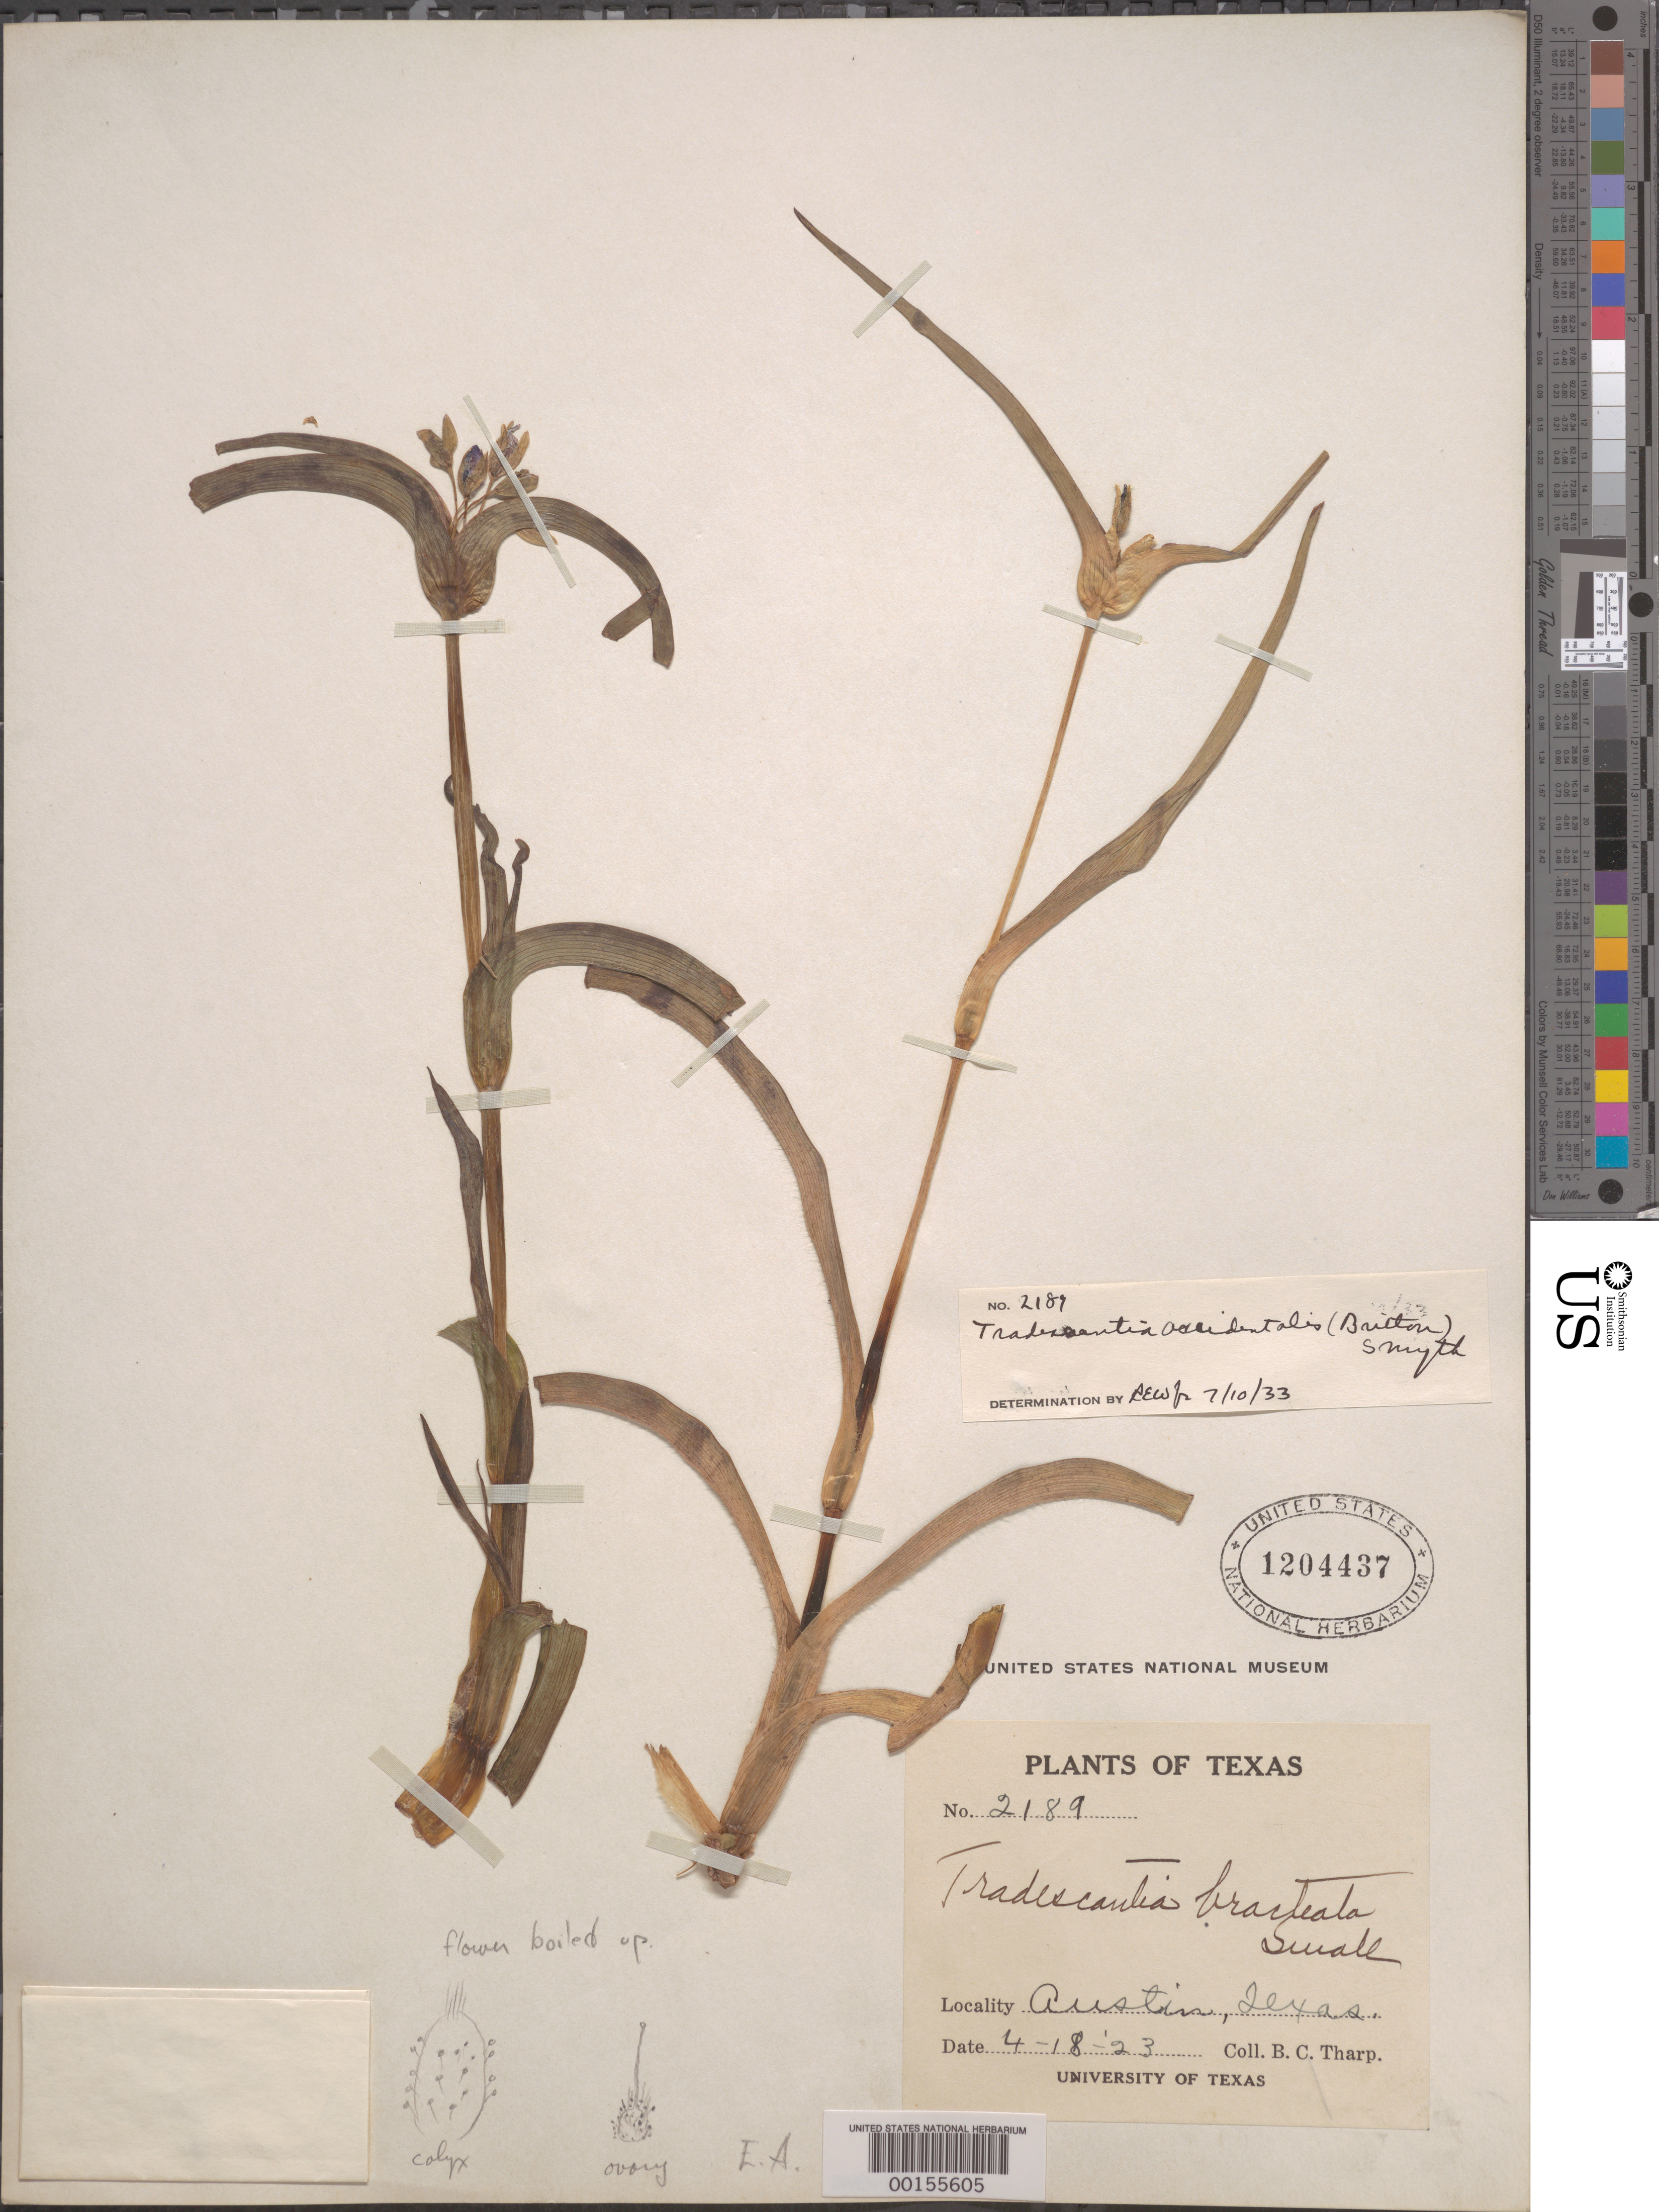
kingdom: Plantae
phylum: Tracheophyta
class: Liliopsida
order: Commelinales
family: Commelinaceae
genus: Tradescantia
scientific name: Tradescantia occidentalis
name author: (Britton) Smyth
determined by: Woodward, R. E.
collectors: B. C. Tharp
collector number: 2189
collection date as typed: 18 Apr 1923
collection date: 1923-04-18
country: United States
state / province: New Mexico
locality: Austin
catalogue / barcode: US 1204437